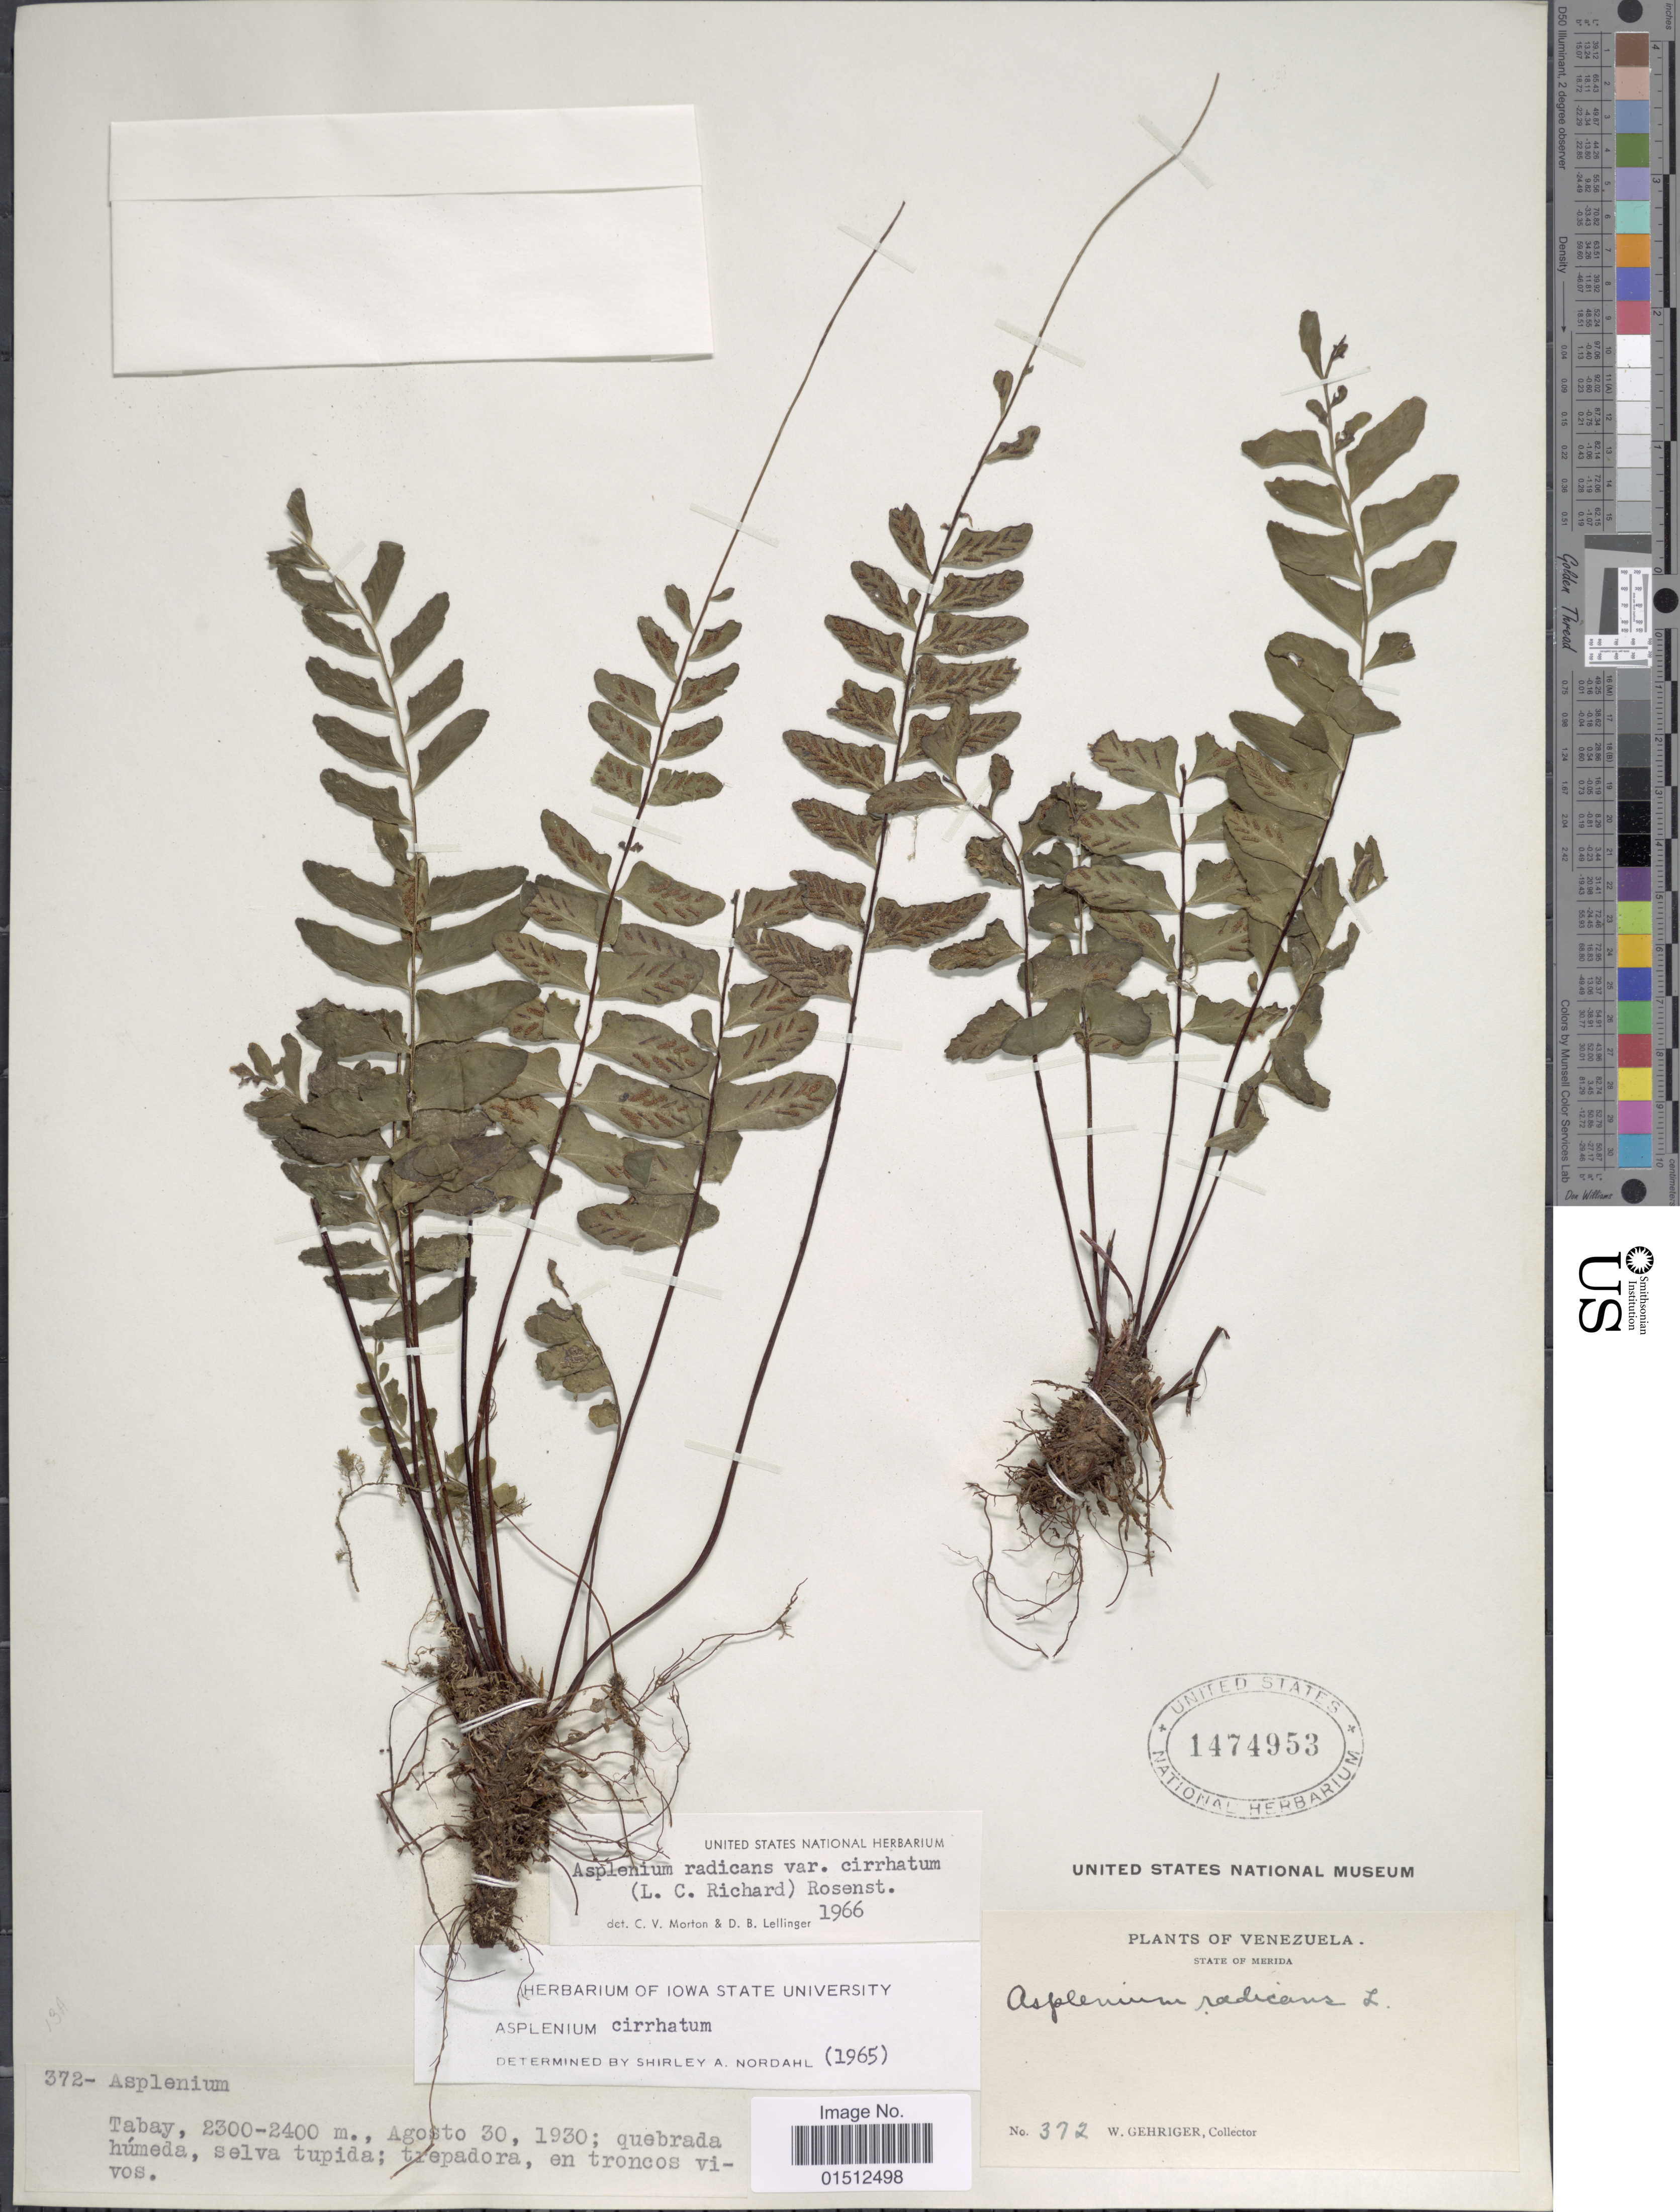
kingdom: Plantae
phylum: Tracheophyta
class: Polypodiopsida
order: Polypodiales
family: Aspleniaceae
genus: Asplenium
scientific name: Asplenium radicans var. cirrhatum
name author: (Rich. ex Willd.) Rosenst.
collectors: W. Gehriger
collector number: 372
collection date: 1930-08-30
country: Venezuela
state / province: Mérida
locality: Venezuela, Merida.Tabay. Quebrada humeda, selva tupida.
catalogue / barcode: US 1474953